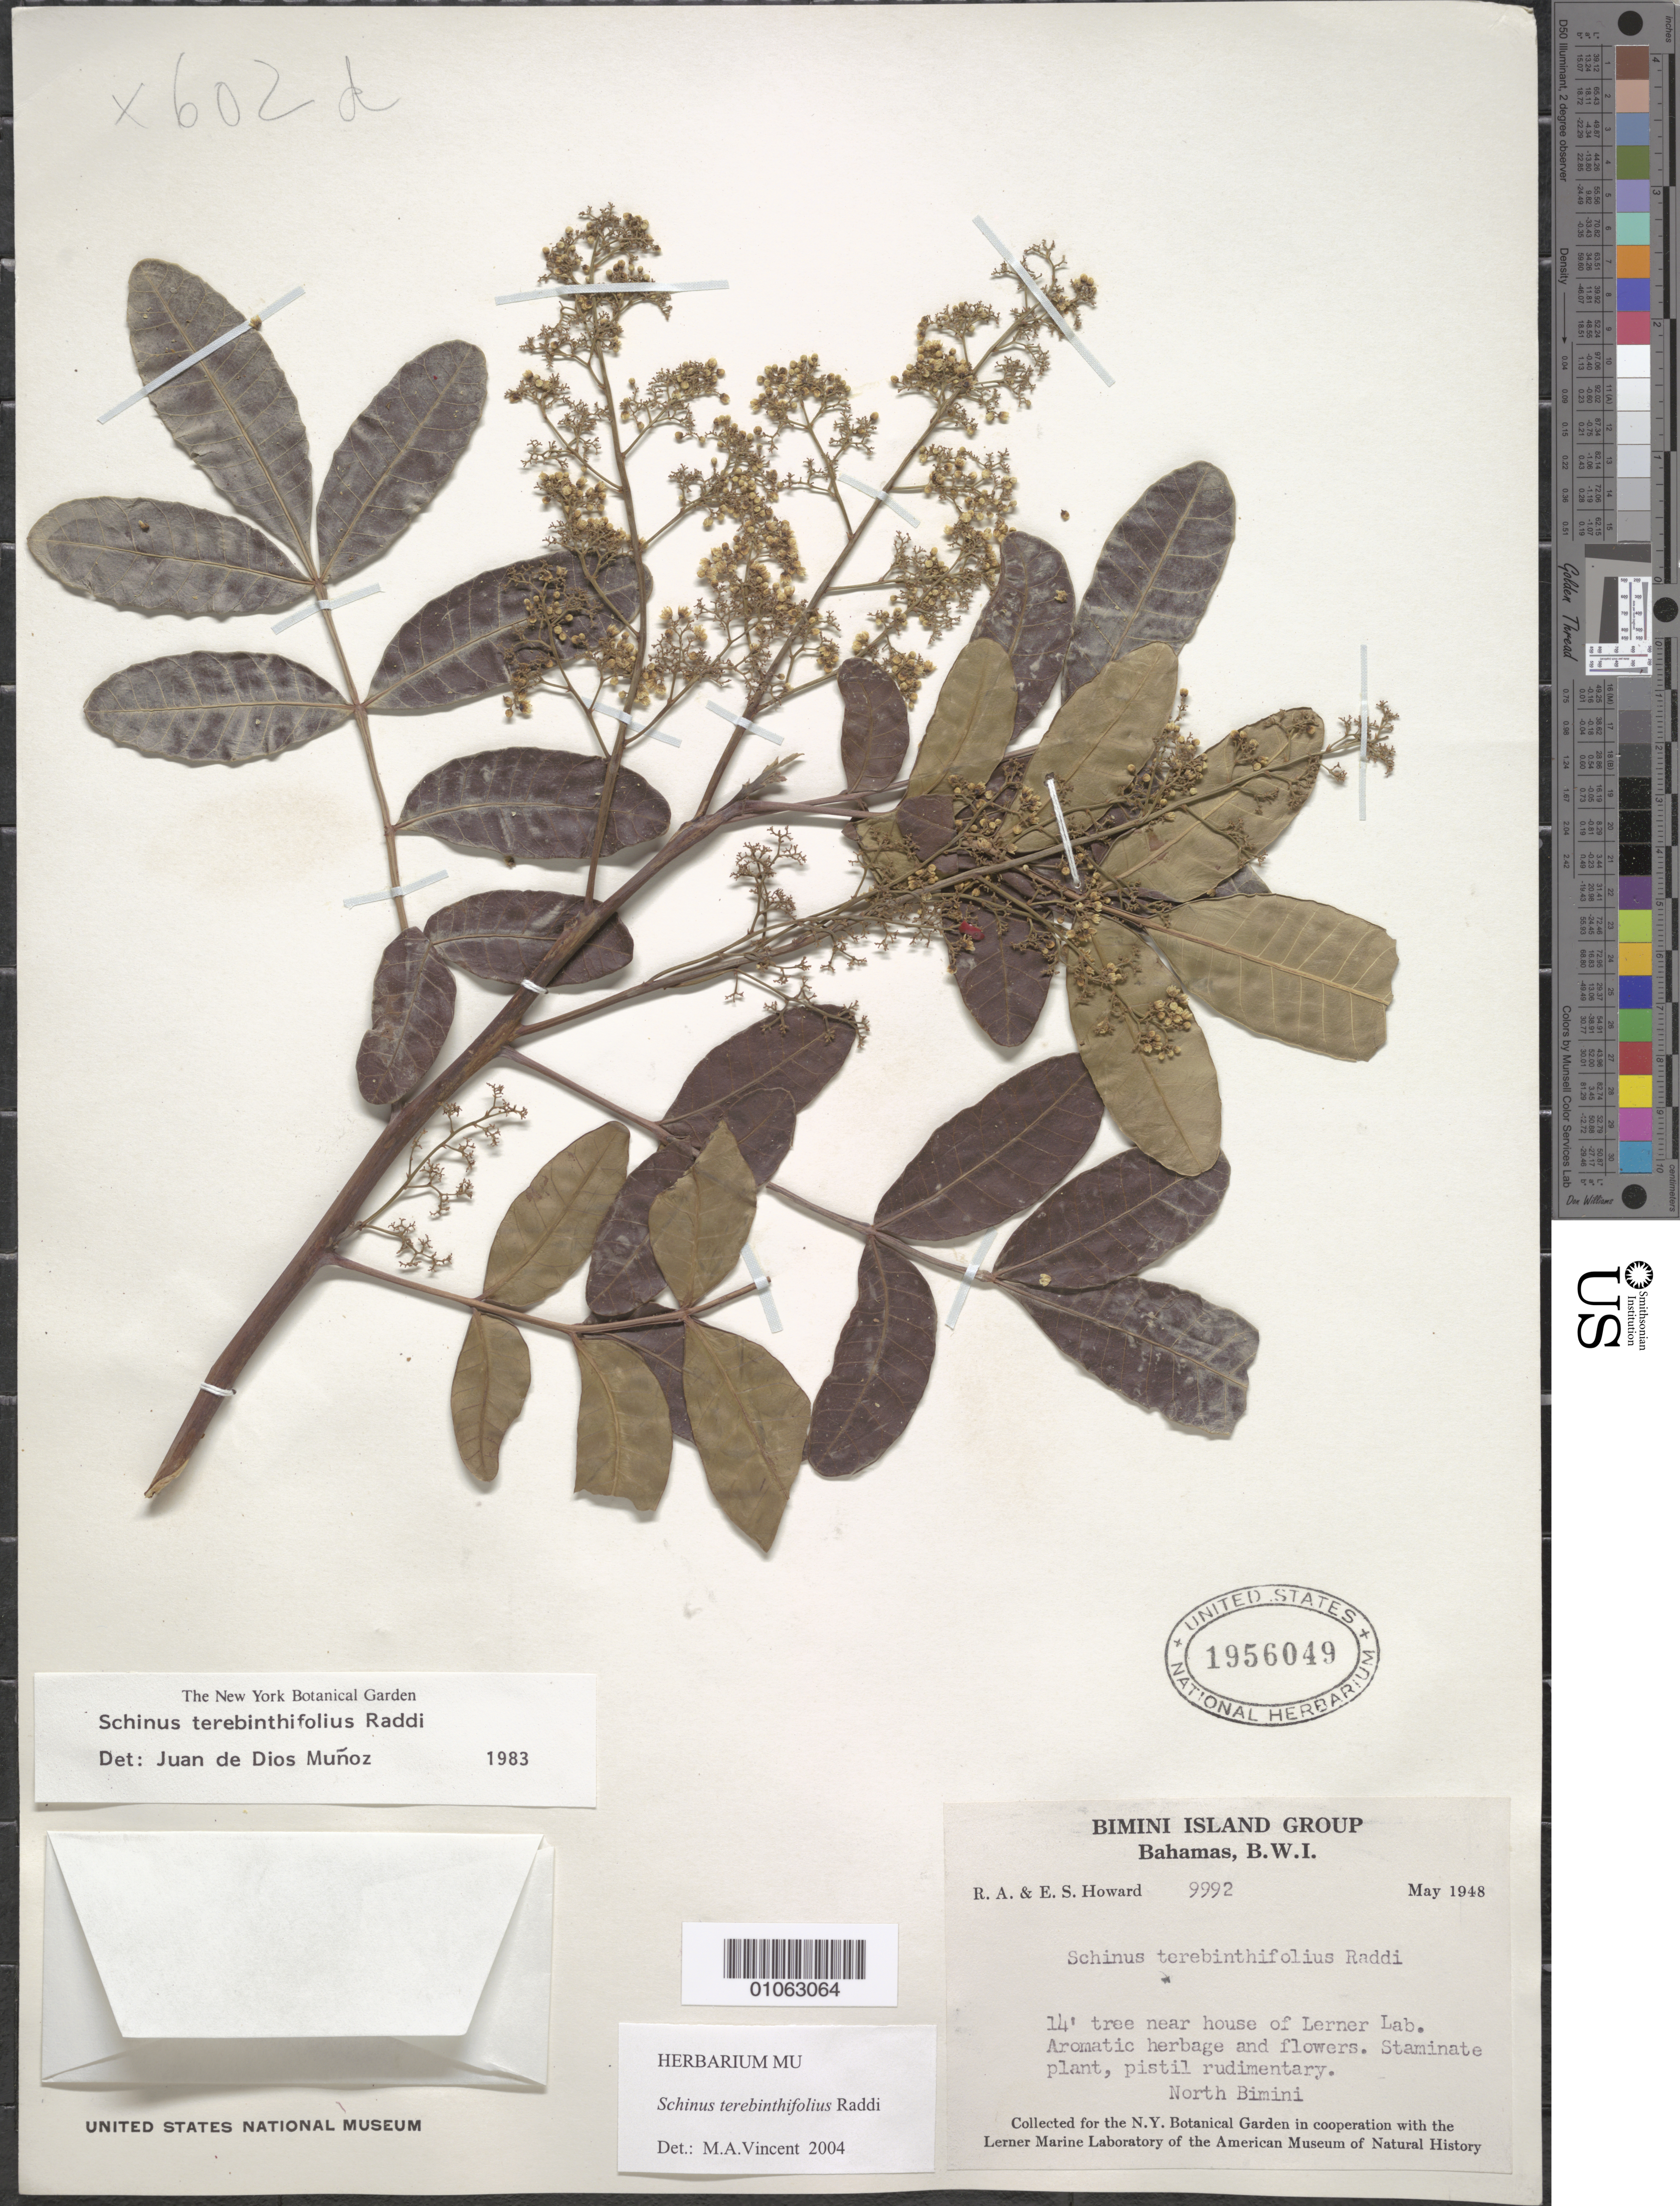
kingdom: Plantae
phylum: Tracheophyta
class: Magnoliopsida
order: Sapindales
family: Anacardiaceae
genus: Schinus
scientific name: Schinus terebinthifolia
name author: Raddi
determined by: Mitchell, J. D.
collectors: R. A. Howard & E. S. Howard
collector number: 9992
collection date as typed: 01 May 1948 to 31 May 1948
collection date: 1948-05-01/1948-05-31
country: Bahamas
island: Bimini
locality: North Bimini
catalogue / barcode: US 1956049